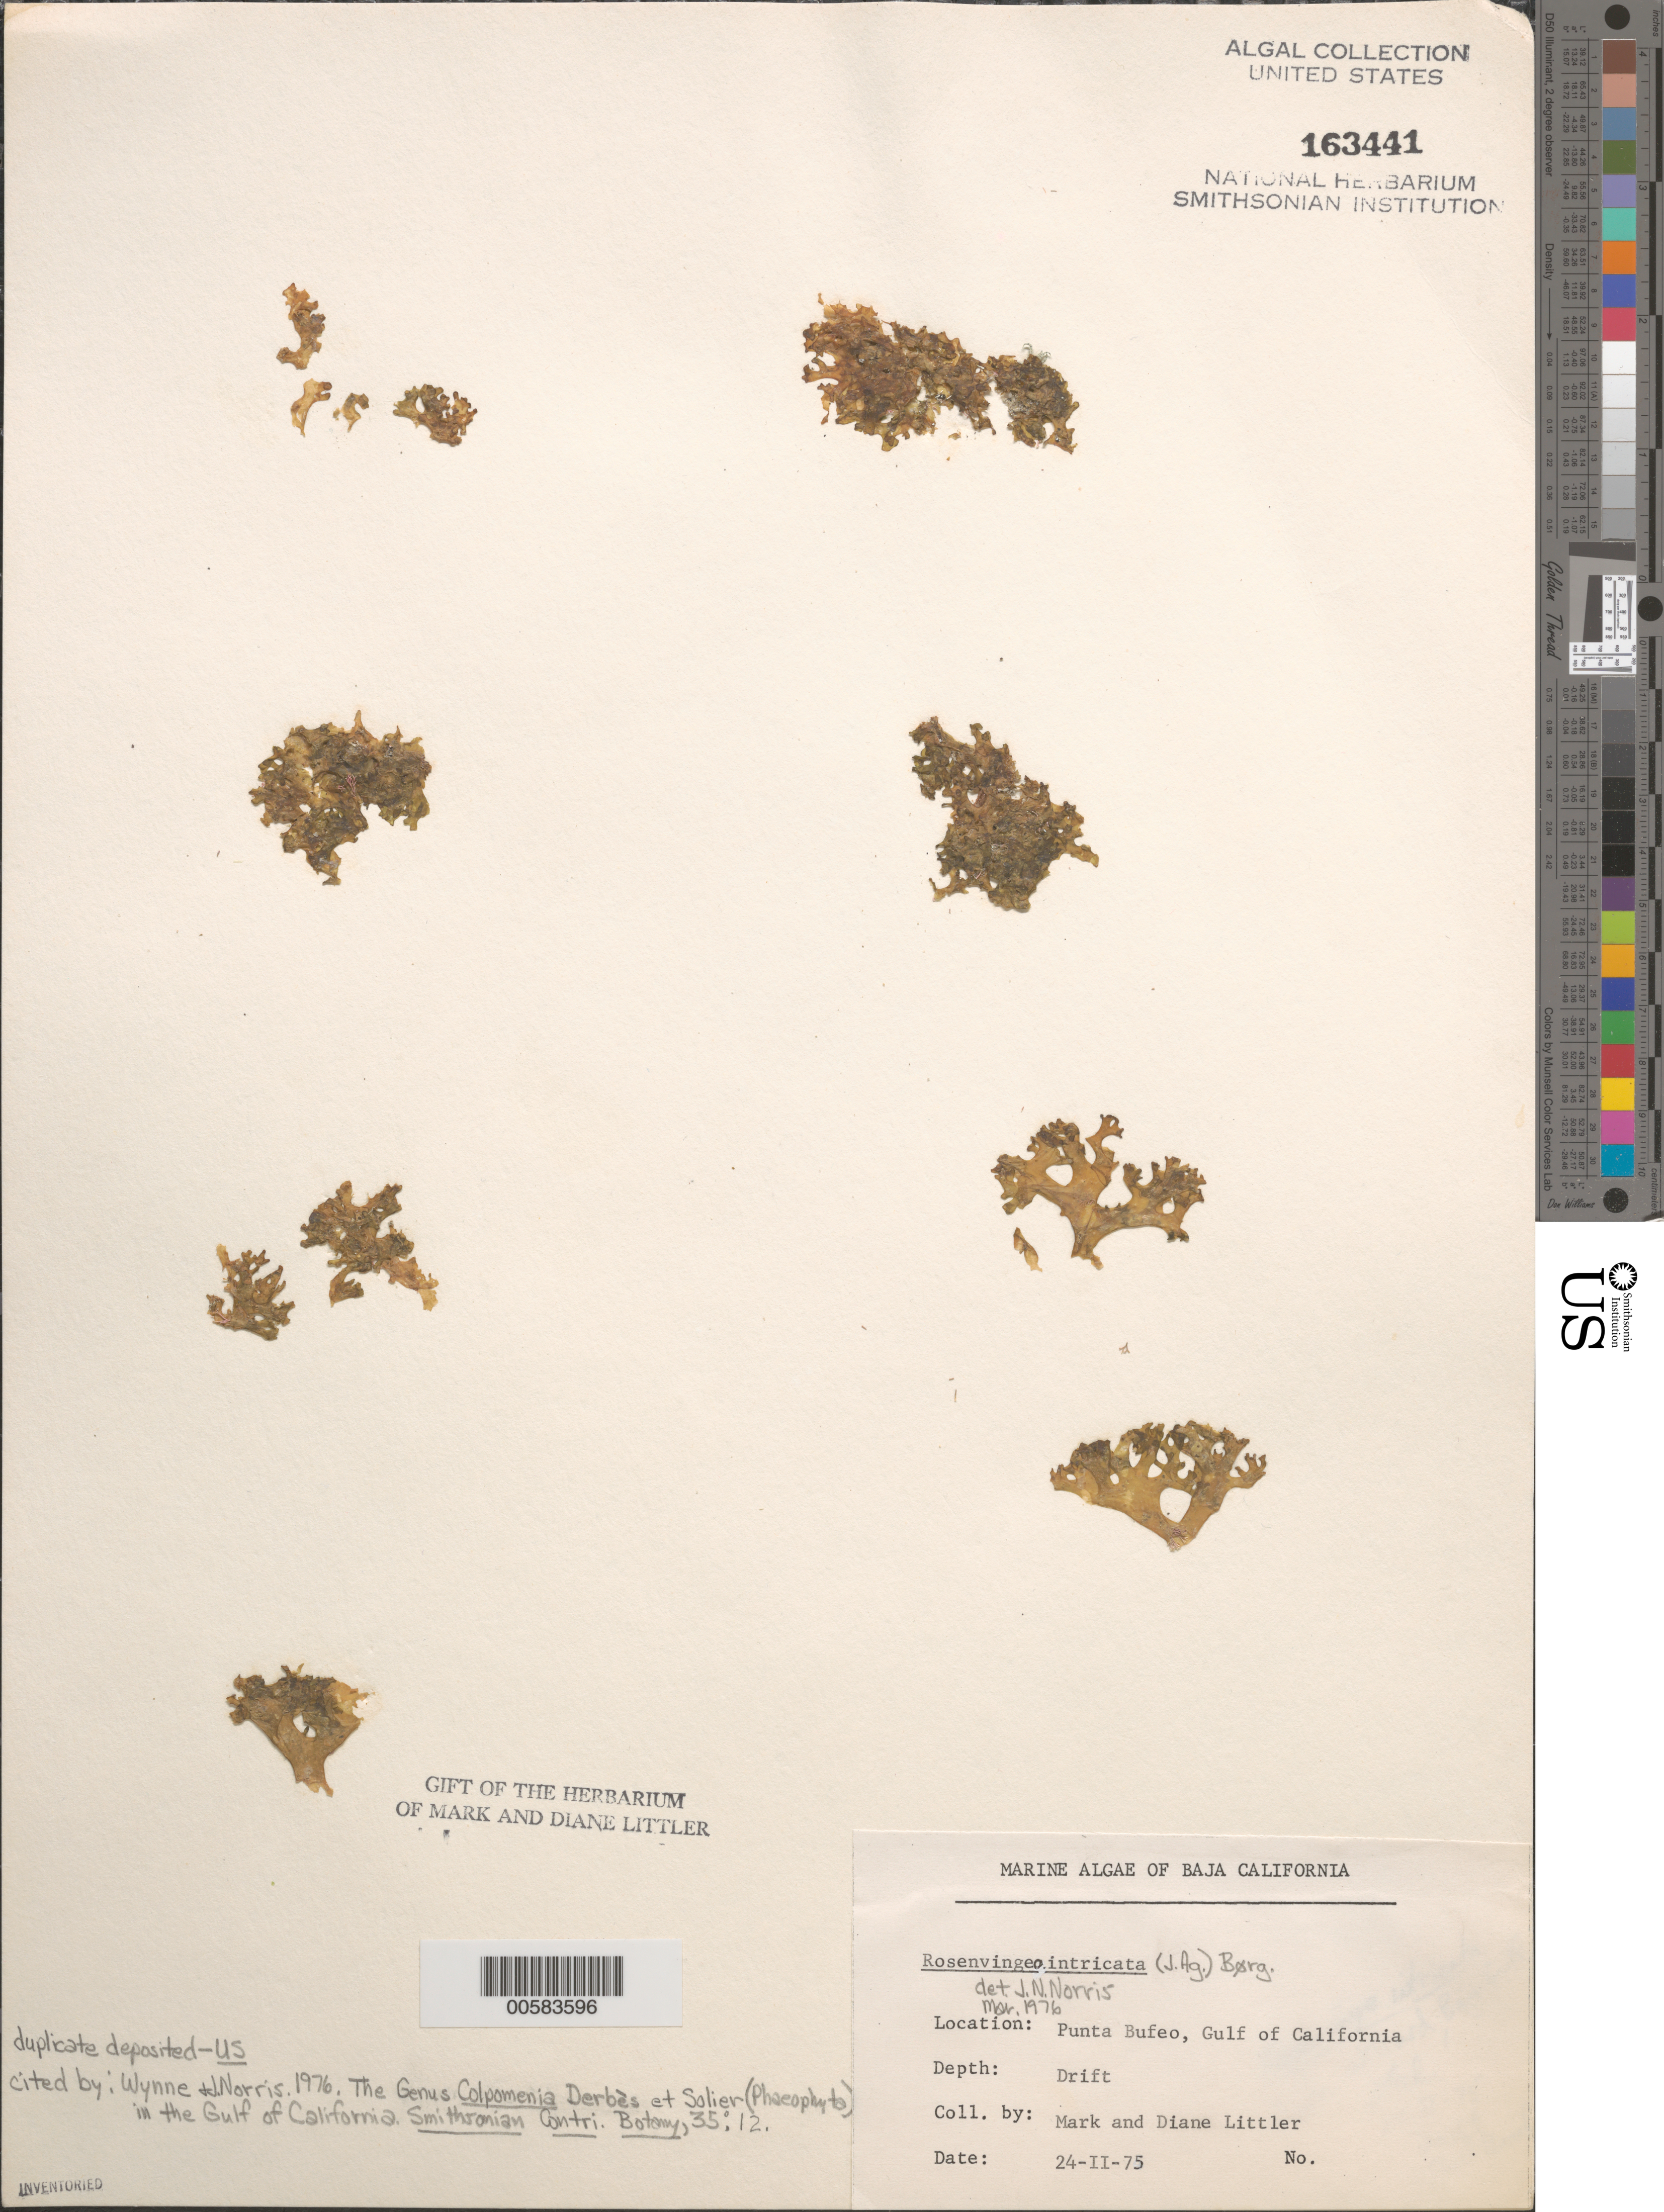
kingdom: Chromista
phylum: Ochrophyta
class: Phaeophyceae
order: Scytosiphonales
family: Scytosiphonaceae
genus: Rosenvingea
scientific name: Rosenvingea endiviifolia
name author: (Martius) M.J. Wynne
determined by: Algae name updating Project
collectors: M. M. Littler & D. S. Littler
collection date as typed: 24 Feb 1975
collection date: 1975-02-24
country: Mexico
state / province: Baja California Norte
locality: Punta Bufeo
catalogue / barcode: US 163441